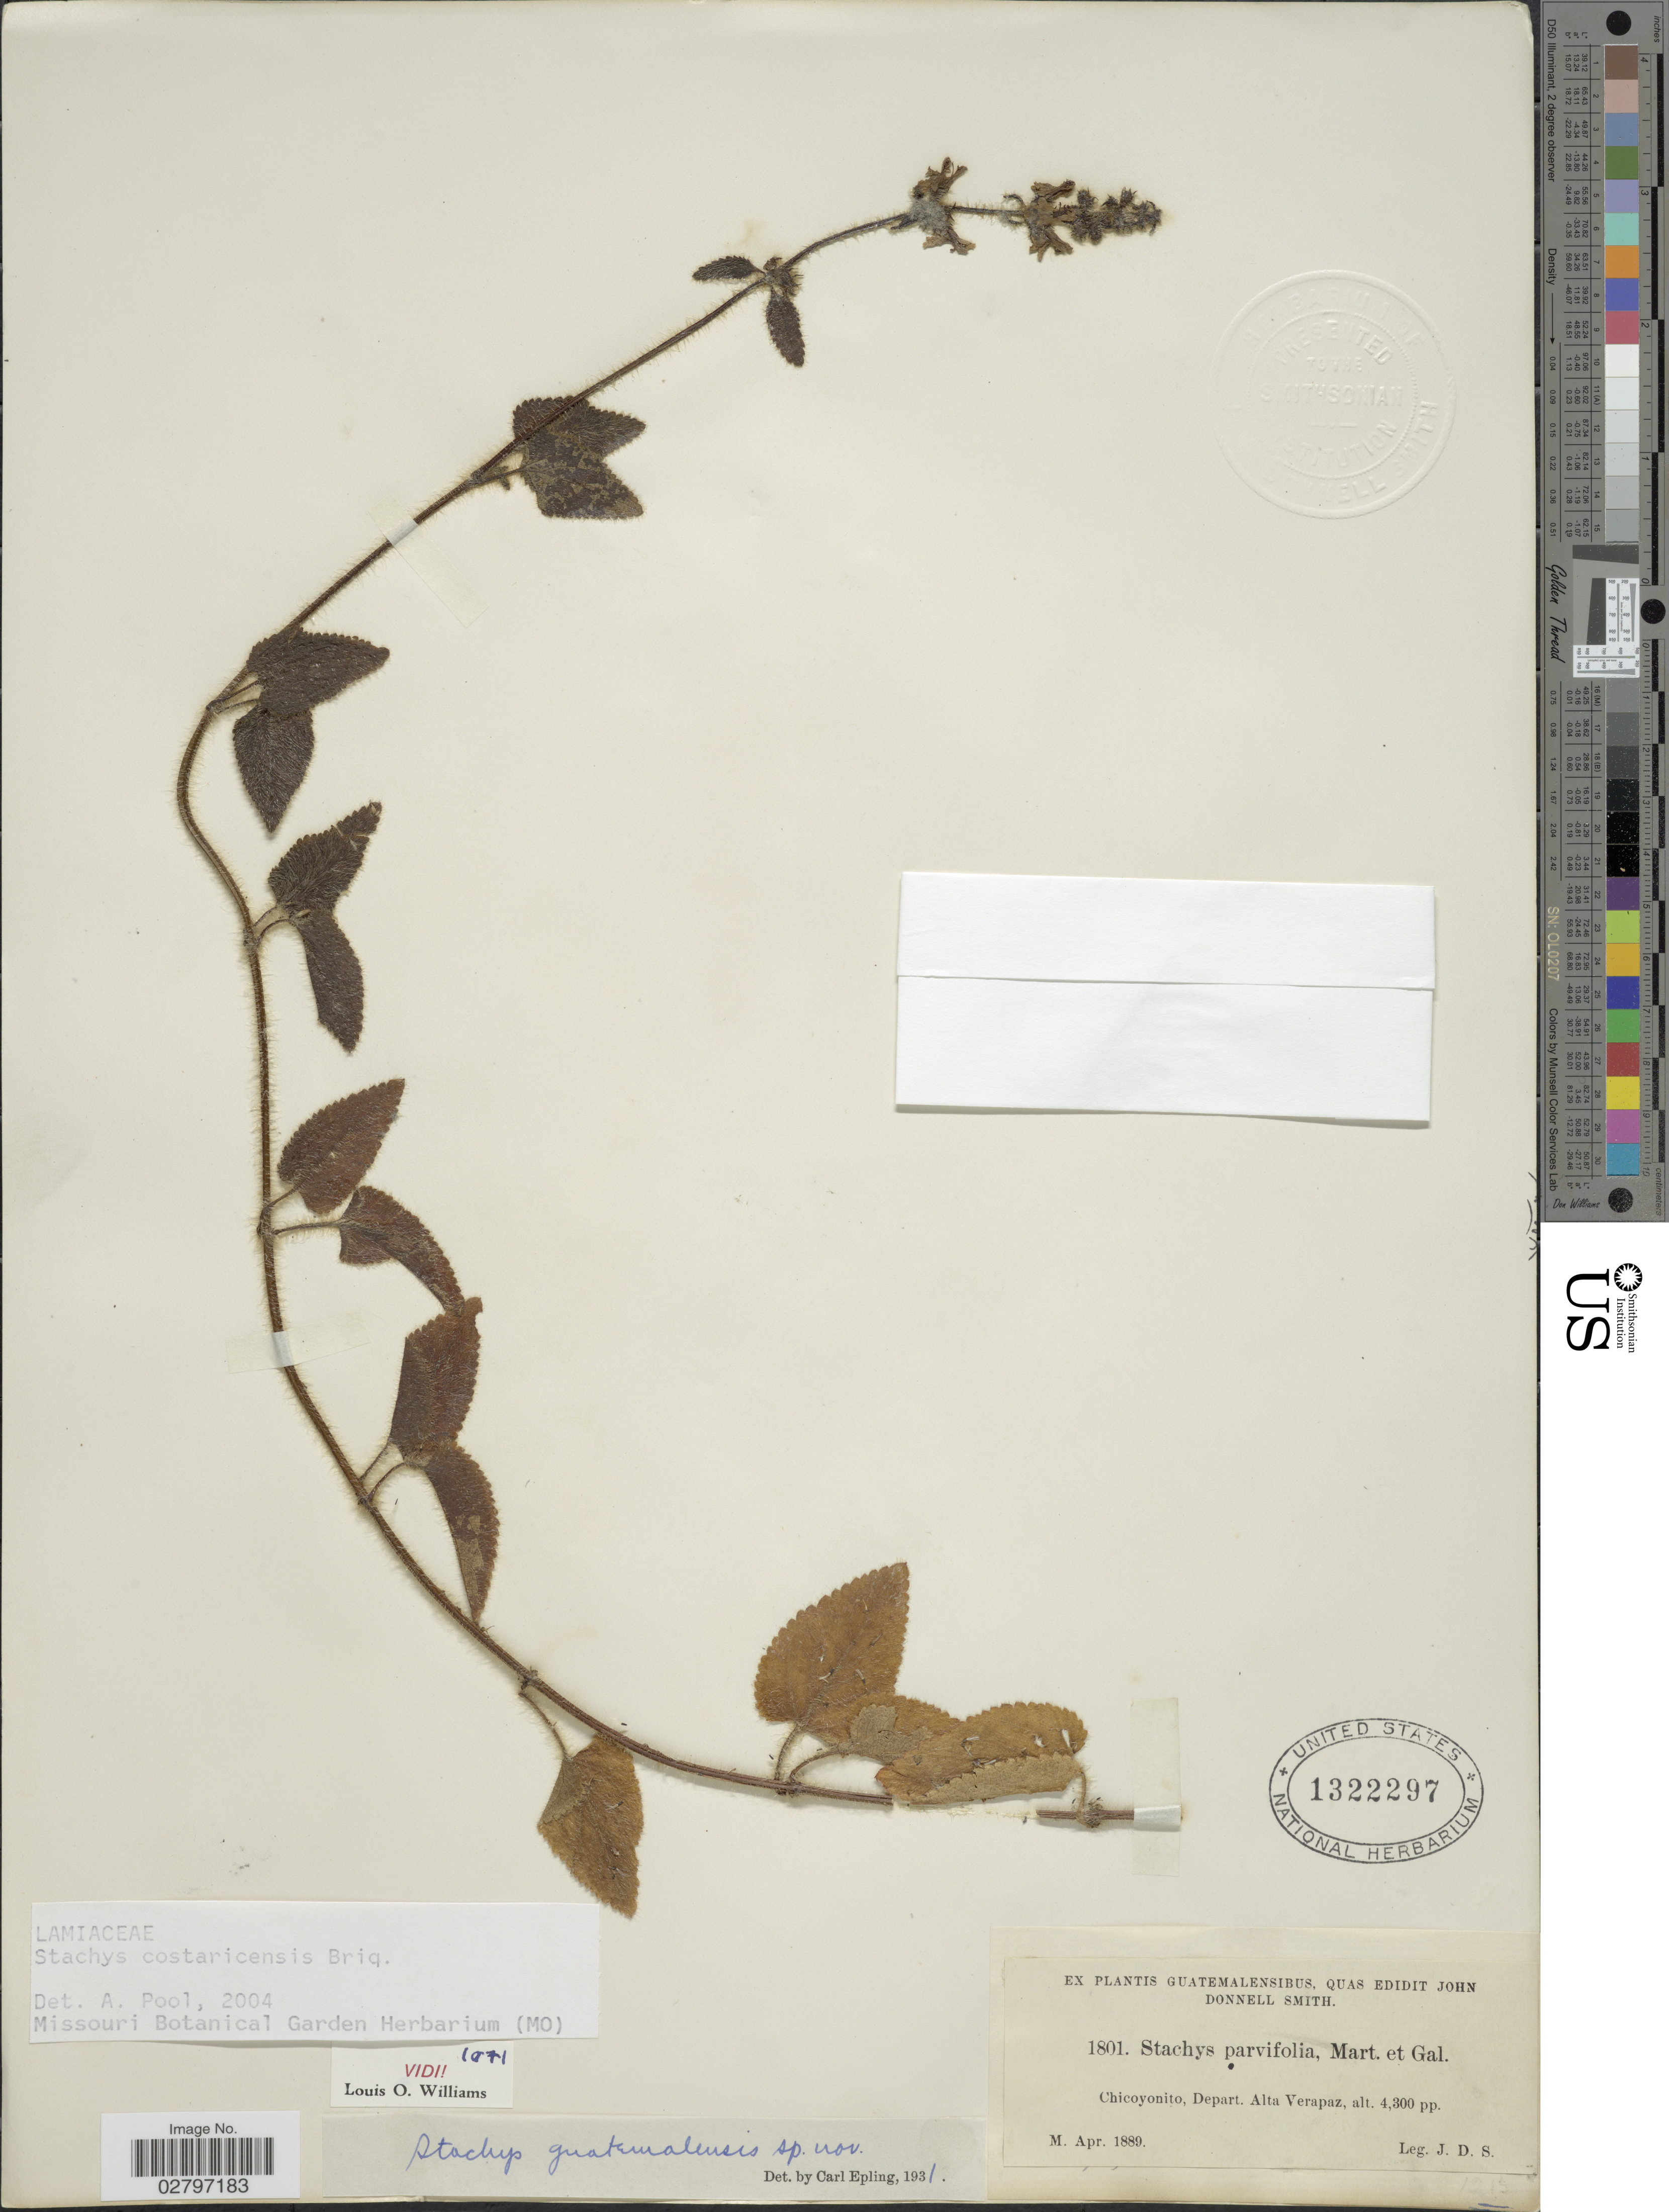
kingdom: Plantae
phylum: Tracheophyta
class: Magnoliopsida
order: Lamiales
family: Lamiaceae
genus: Stachys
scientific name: Stachys costaricensis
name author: Briq.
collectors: J. Donnell Smith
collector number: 1801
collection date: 1889-04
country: Guatemala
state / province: Alta Verapaz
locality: Chicoyonito, Depart. Alta Verapaz.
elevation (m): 1311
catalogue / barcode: US 1322297